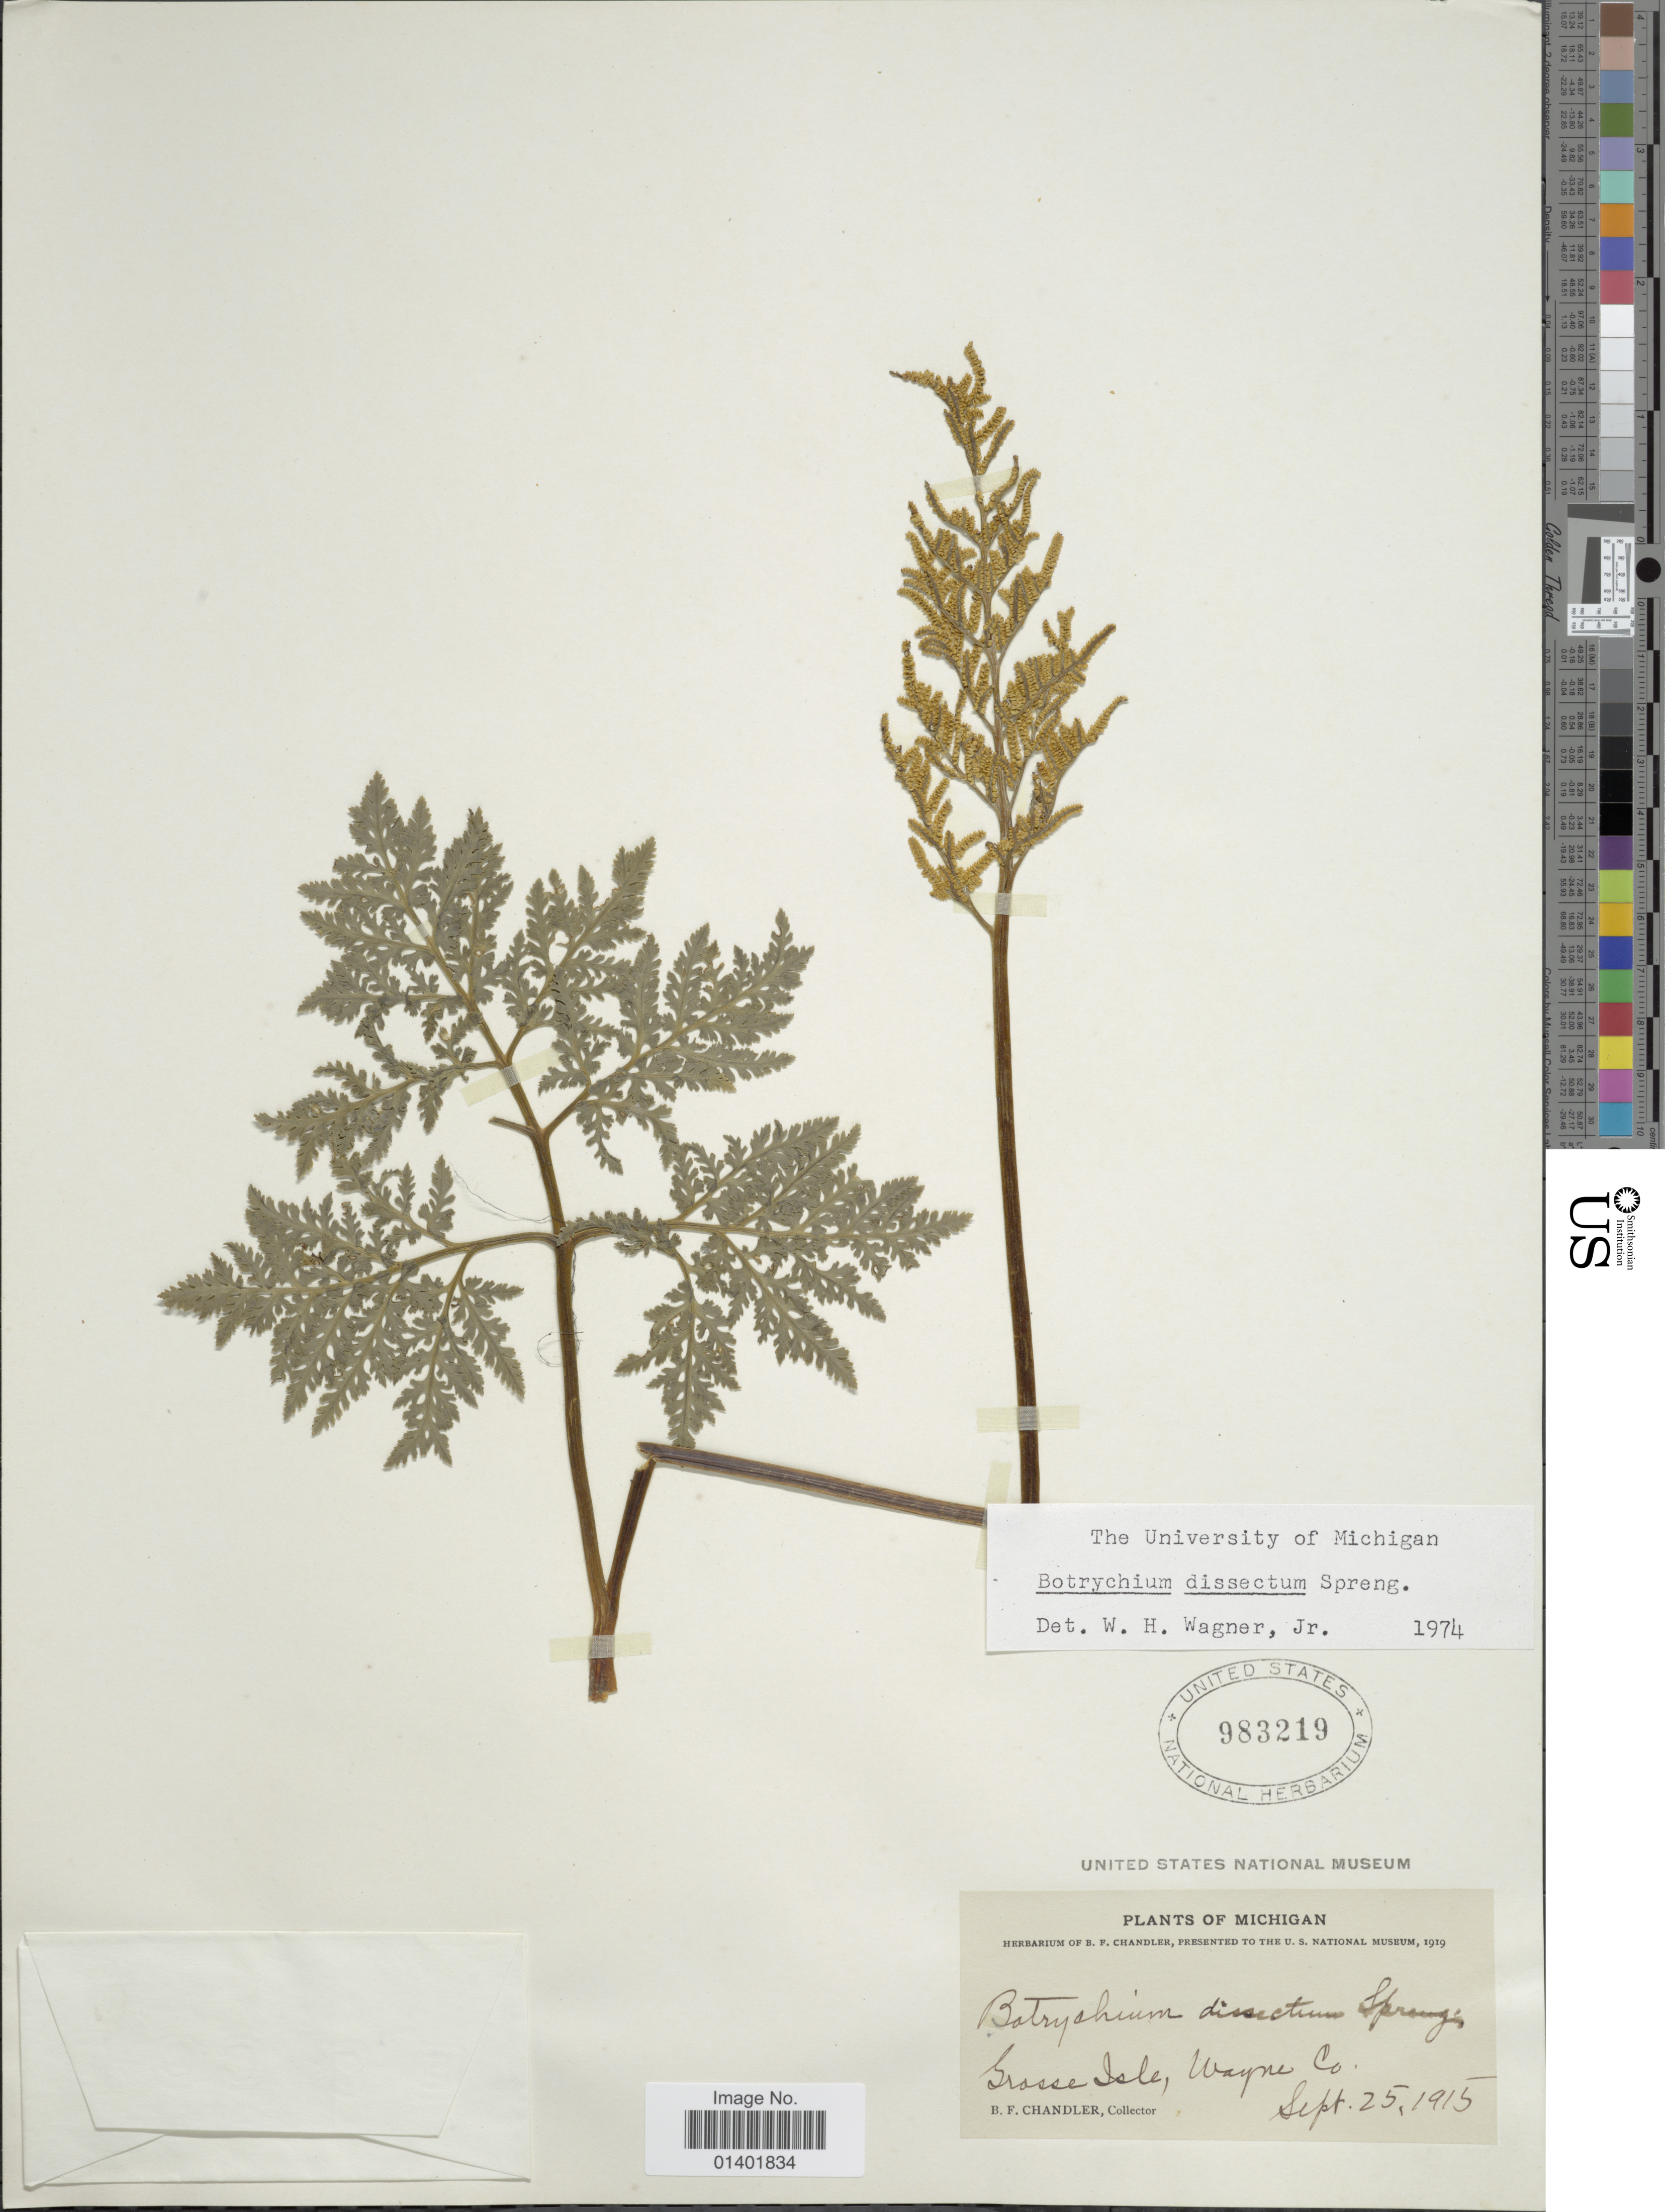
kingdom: Plantae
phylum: Tracheophyta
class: Polypodiopsida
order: Ophioglossales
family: Ophioglossaceae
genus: Botrychium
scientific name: Botrychium dissectum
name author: Spreng.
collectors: B. F. Chandler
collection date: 1915-09-25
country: United States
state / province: Michigan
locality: Grosse Isle, Wayne Co.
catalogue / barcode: US 983219